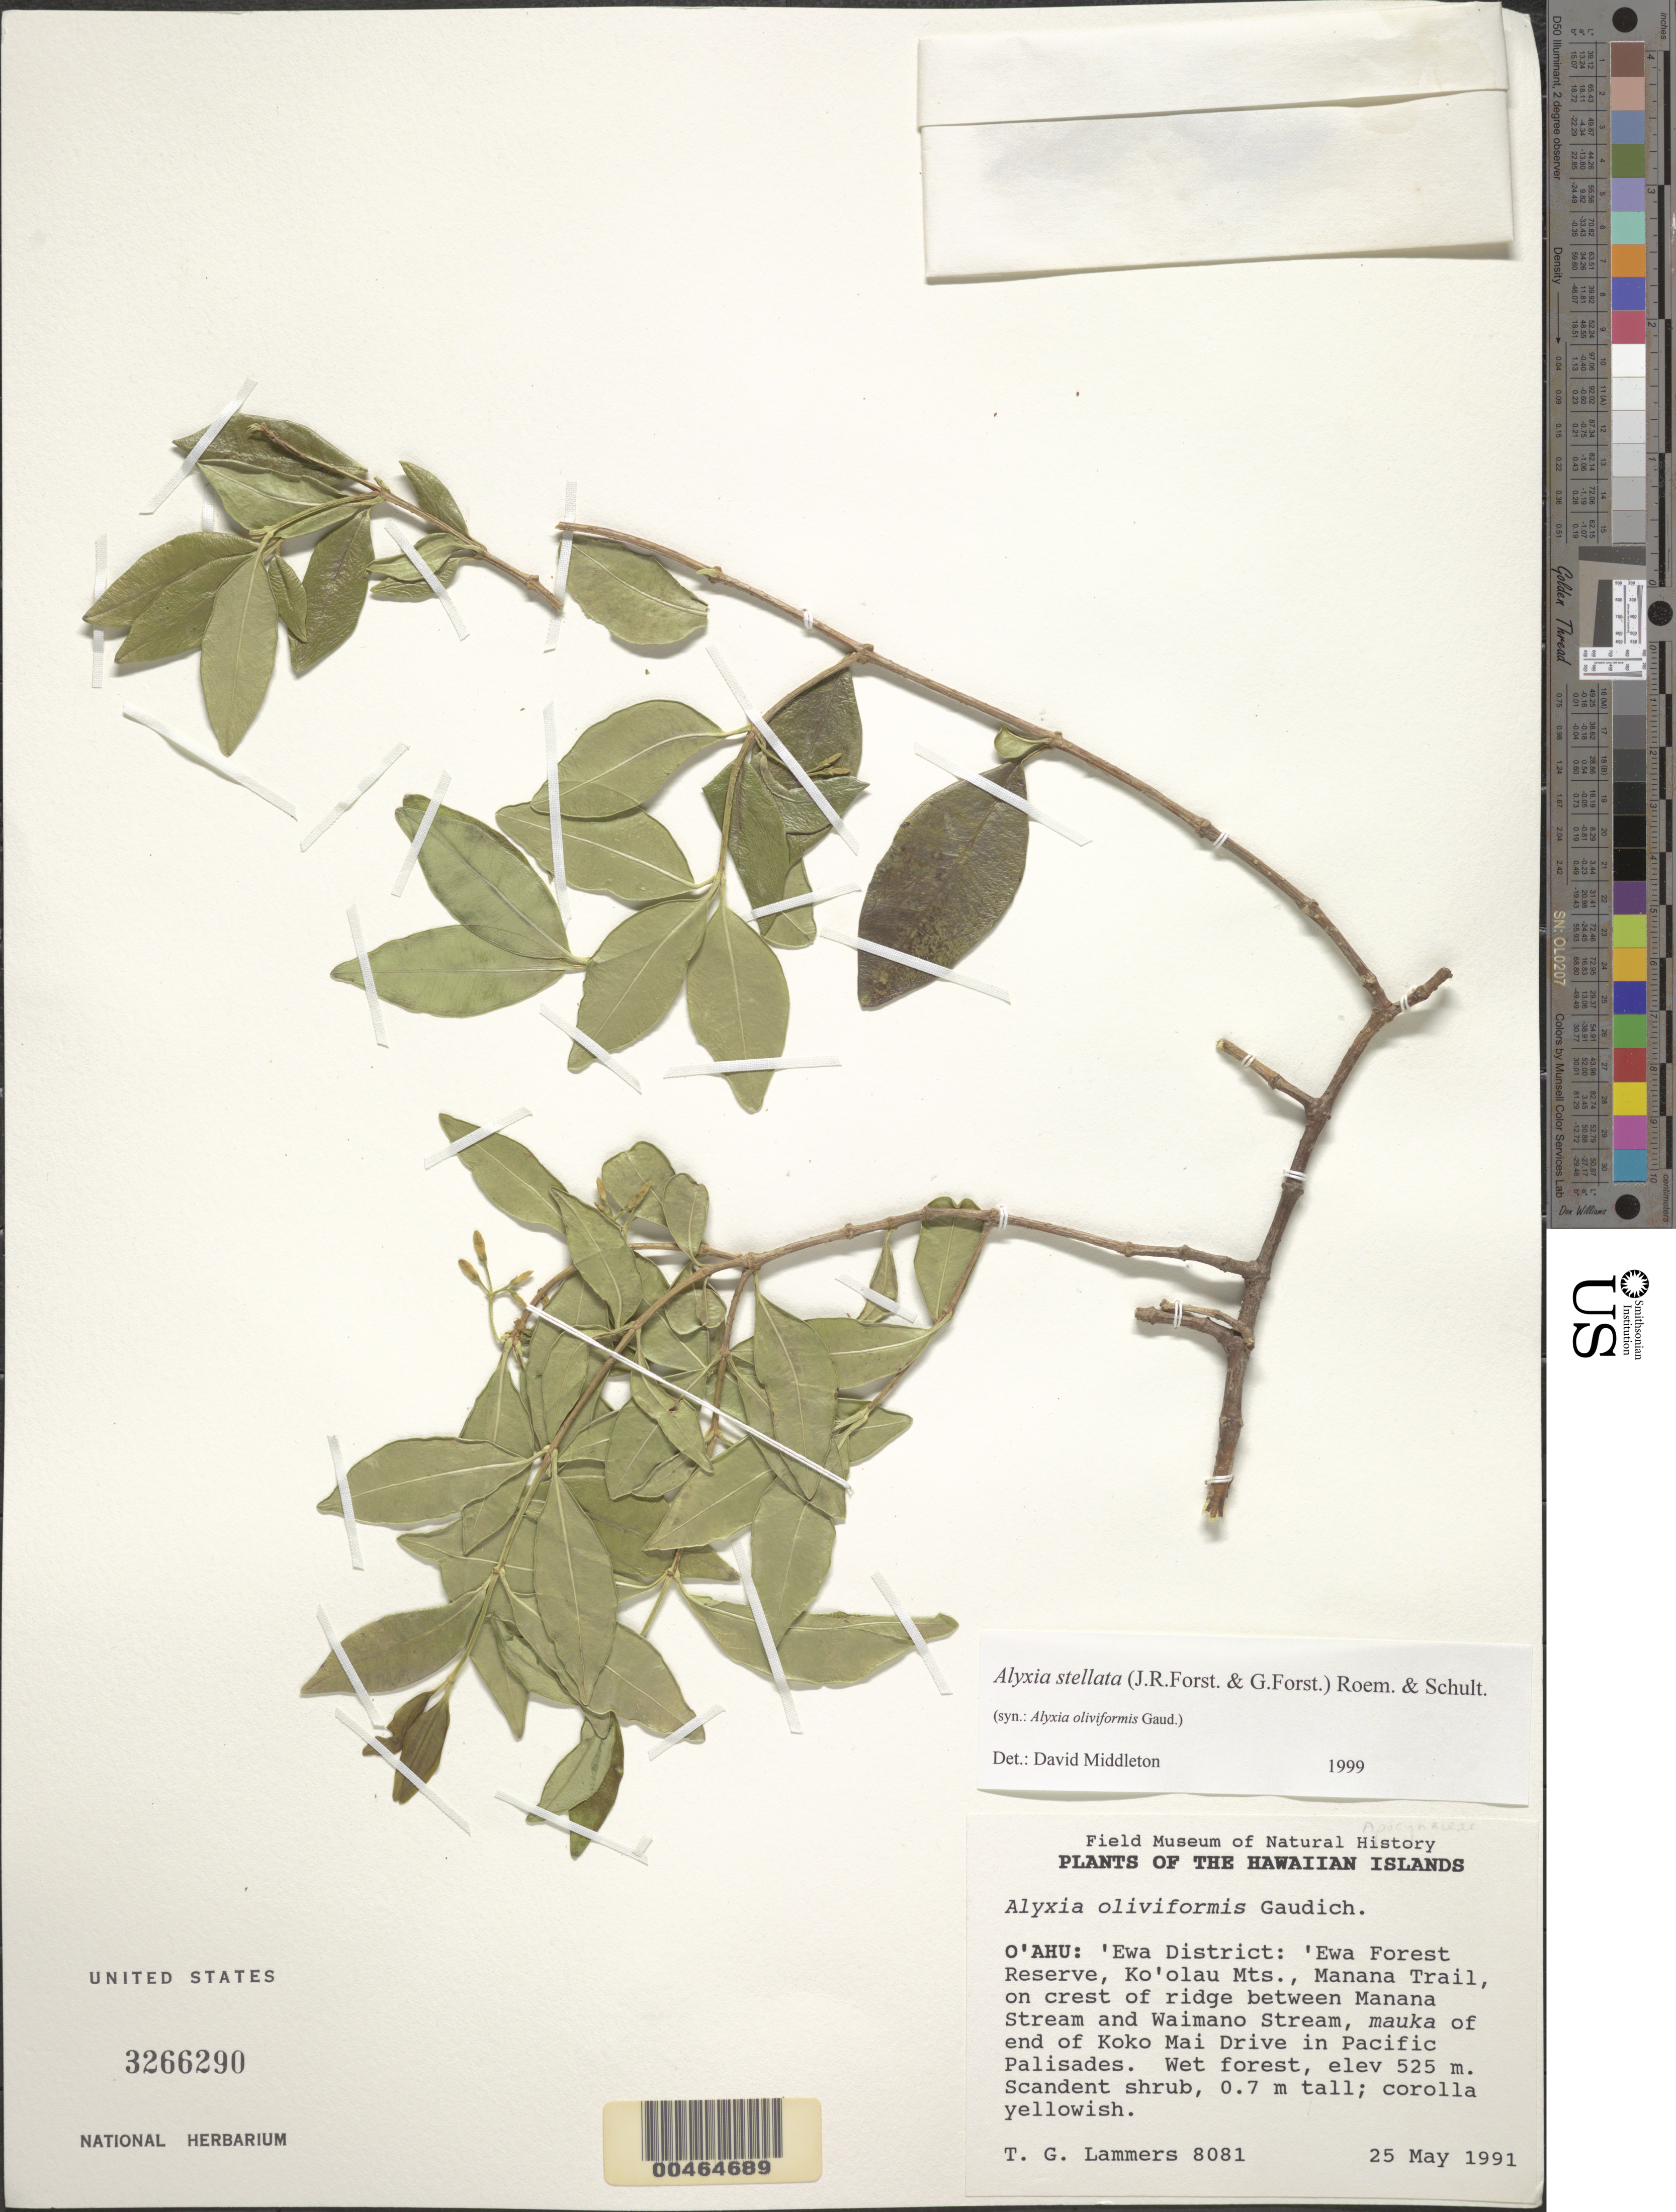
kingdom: Plantae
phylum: Tracheophyta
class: Magnoliopsida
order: Gentianales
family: Apocynaceae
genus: Alyxia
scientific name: Alyxia stellata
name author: (J.R. Forst. & G. Forst.) Roem. & Schult.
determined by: Middleton, D. J.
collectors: T. G. Lammers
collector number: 8081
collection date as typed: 25 May 1991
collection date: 1991-05-25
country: United States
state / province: Hawaii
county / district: Honolulu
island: Oahu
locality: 'Ewa Dist.; 'Ewa For. Res., Ko'olau Mts., Manana Tr., crest of ridge bet. Manana Str. and Waimano Str., mauka of end of Koko Mai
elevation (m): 525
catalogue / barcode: US 3266290